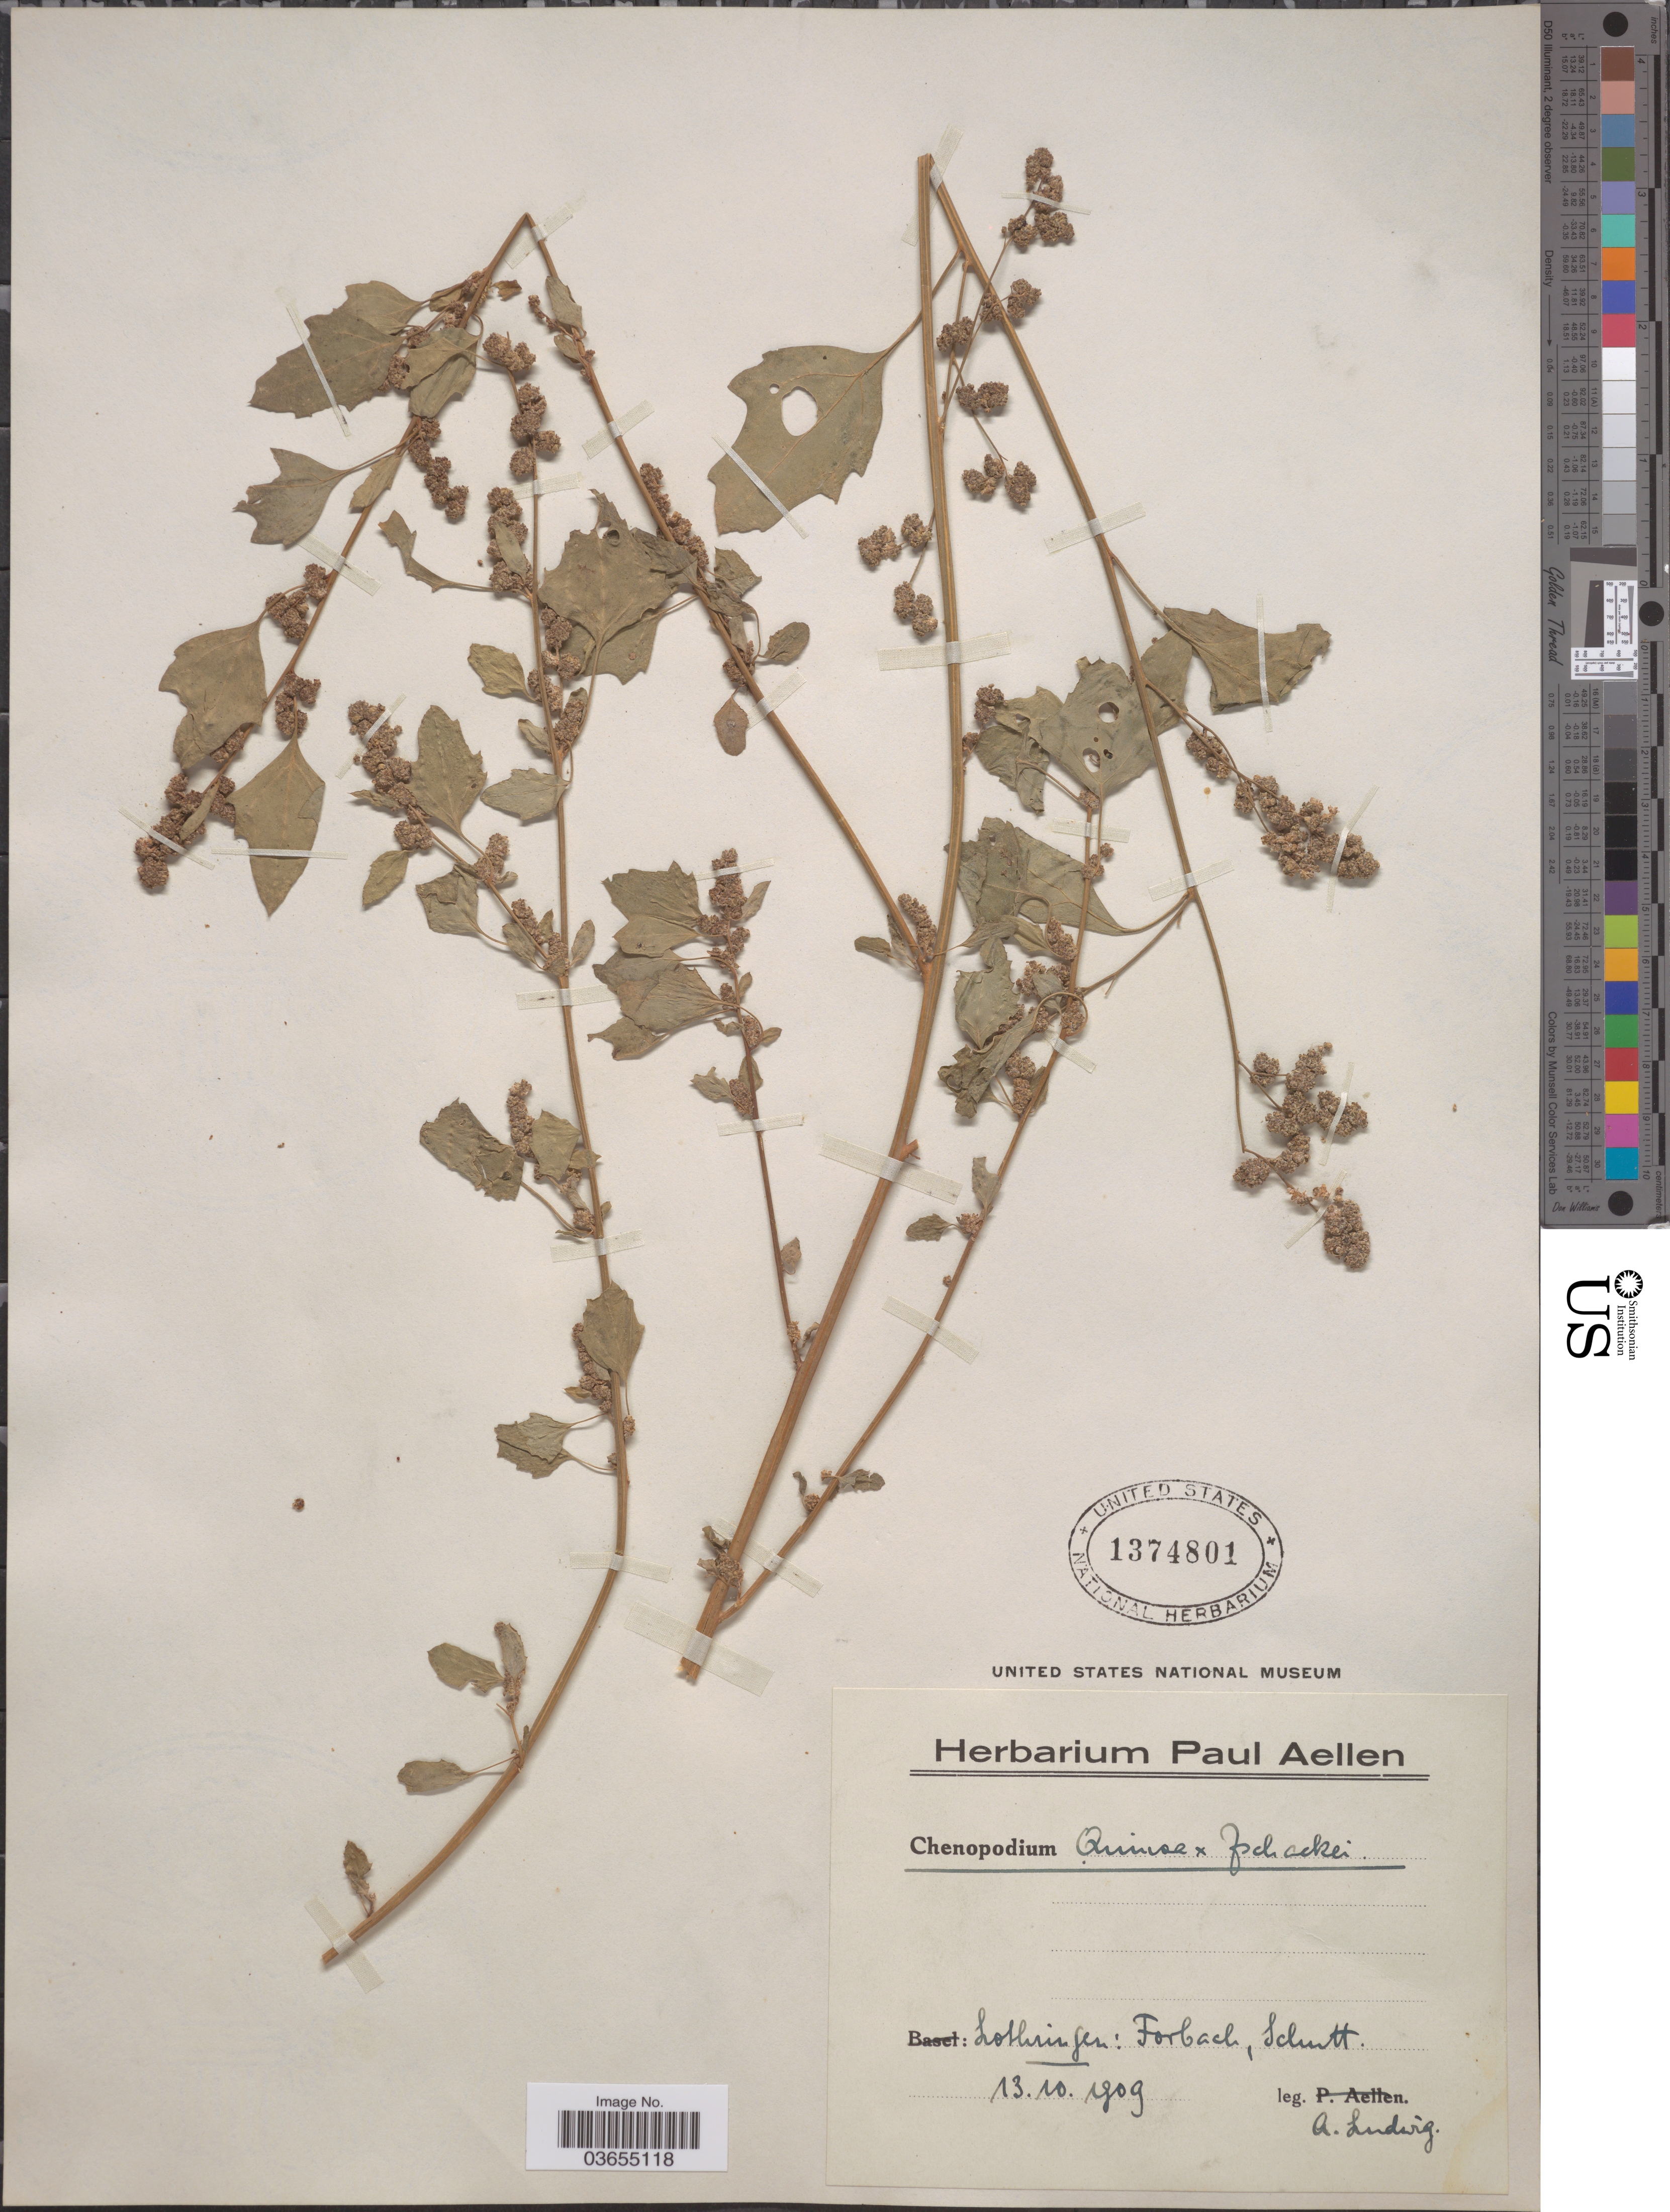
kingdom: Plantae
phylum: Tracheophyta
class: Magnoliopsida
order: Caryophyllales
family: Amaranthaceae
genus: Chenopodium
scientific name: Chenopodium quinoa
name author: Willd.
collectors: A. Ludwig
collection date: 1909-10-13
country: Germany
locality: Lothringen: Forbach, Schutt.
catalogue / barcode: US 1374801